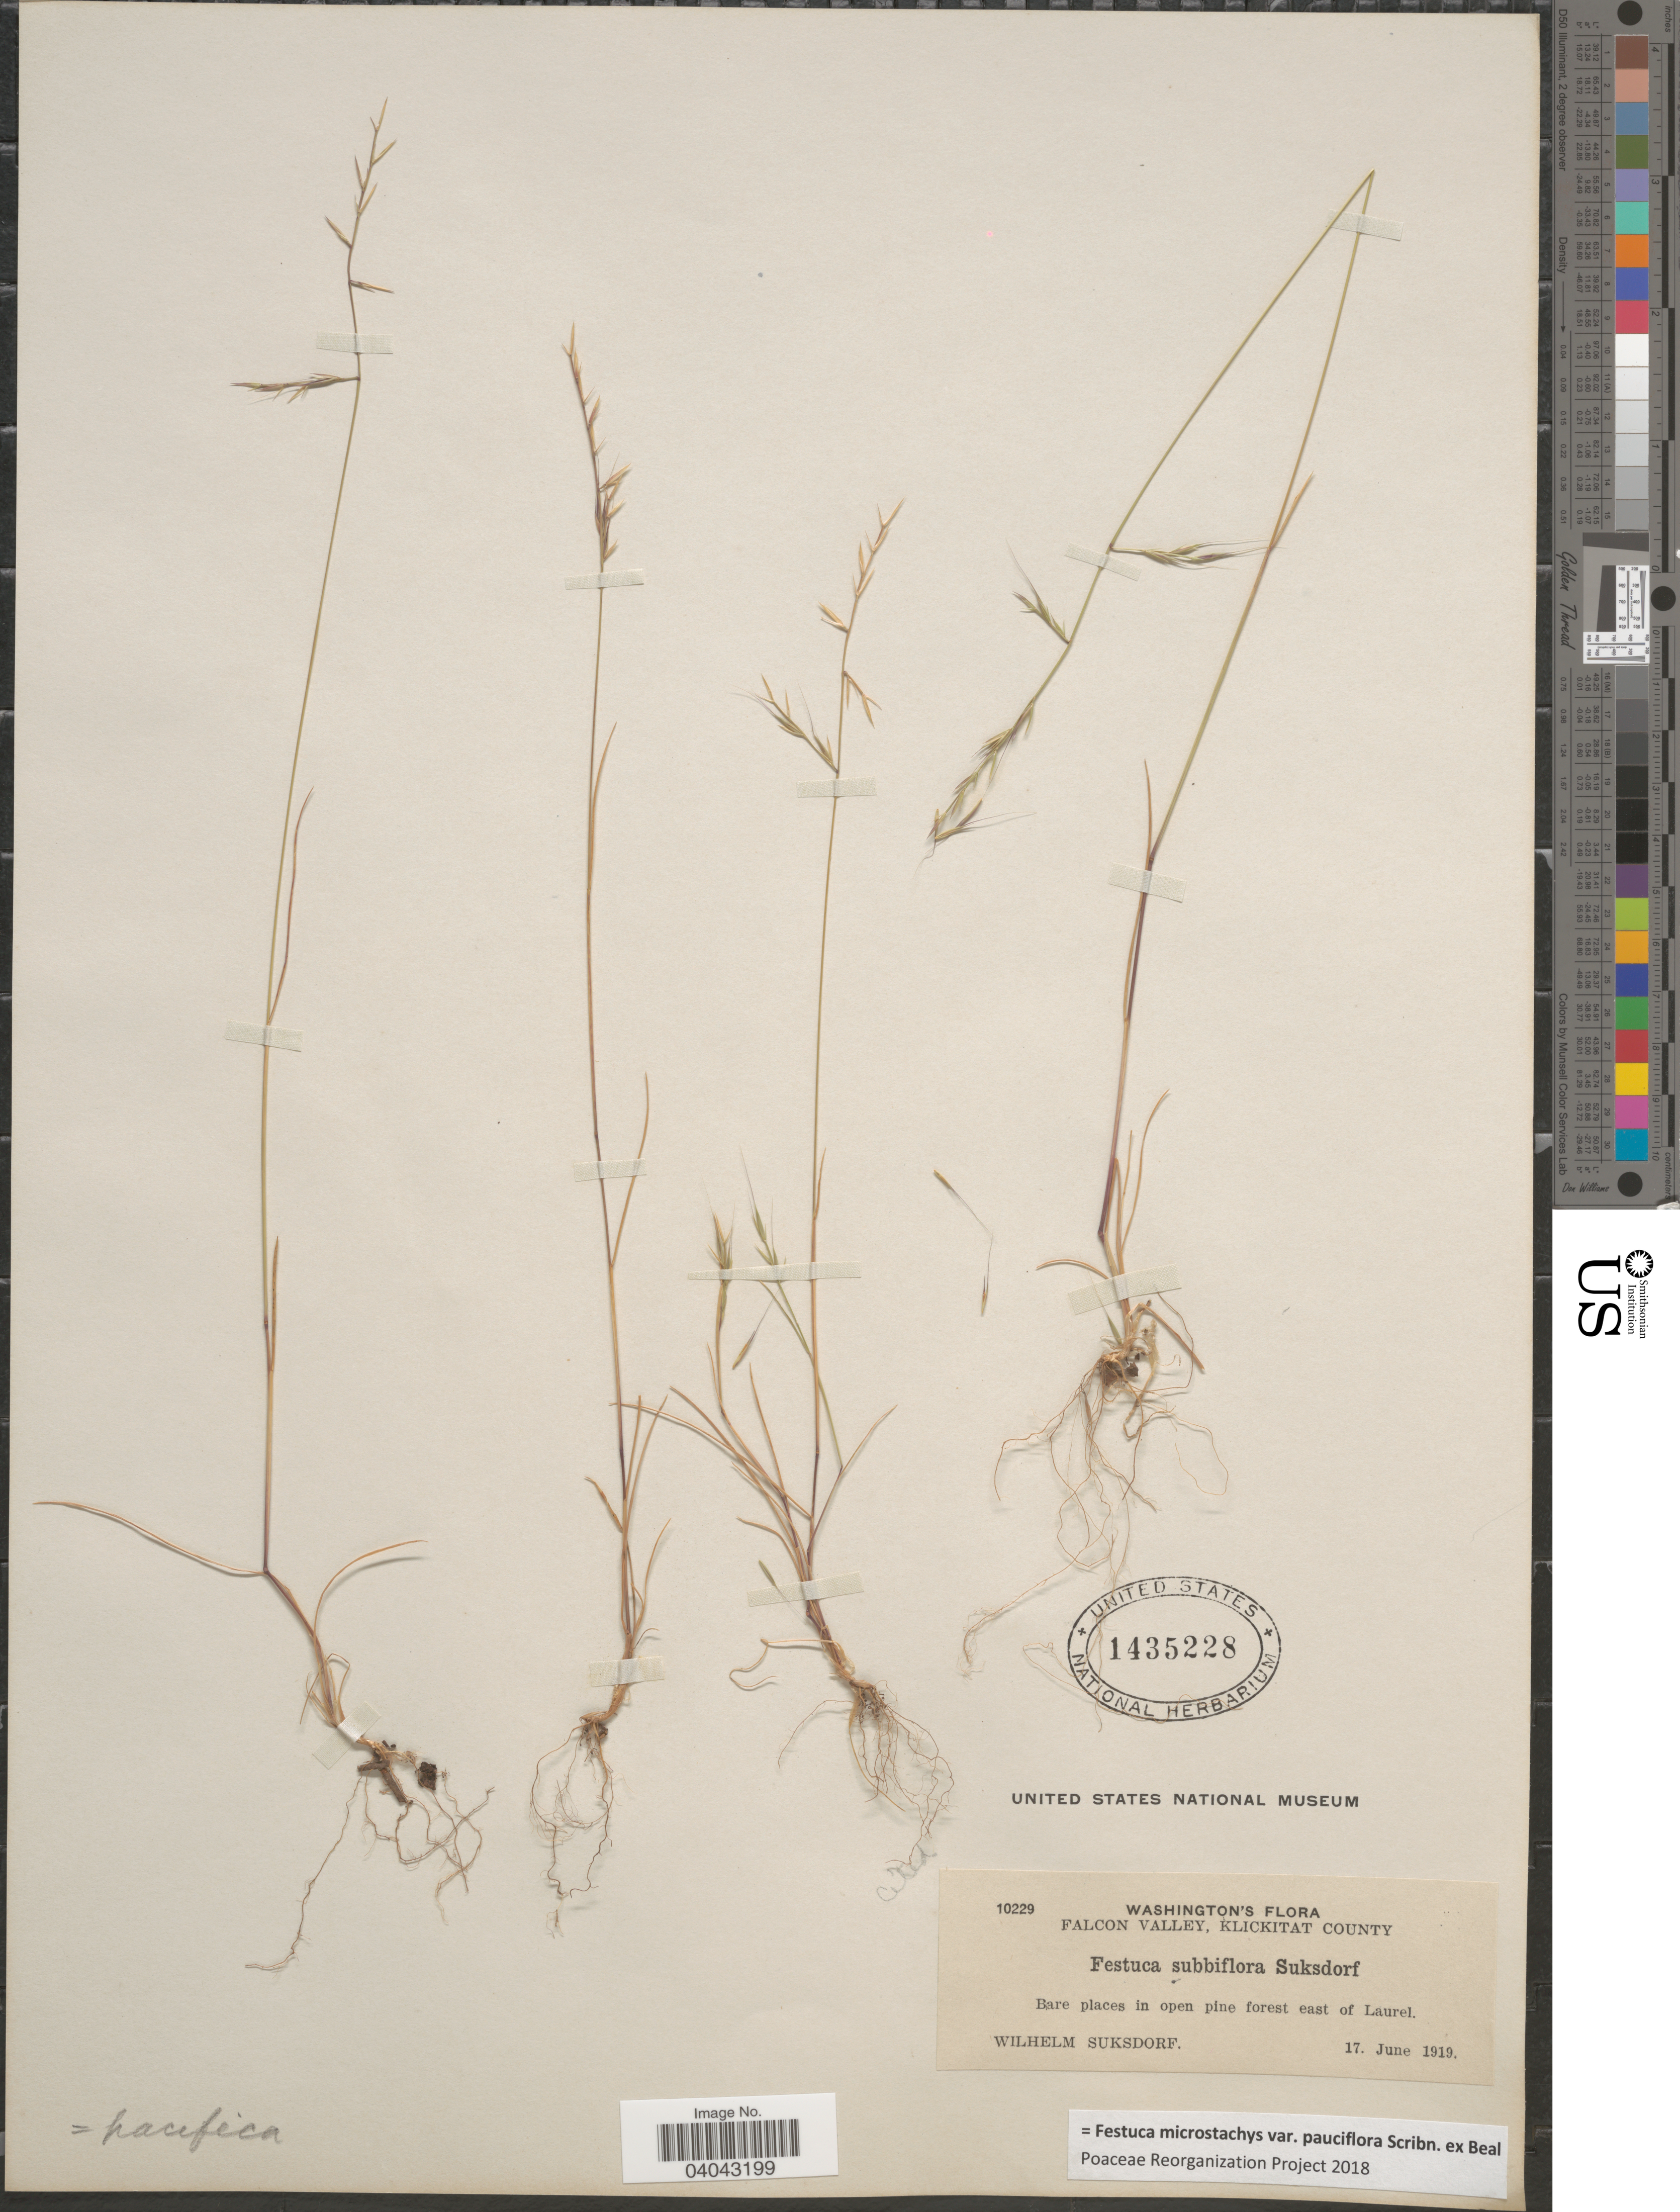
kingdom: Plantae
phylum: Tracheophyta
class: Liliopsida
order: Poales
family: Poaceae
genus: Festuca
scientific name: Festuca microstachys var. pauciflora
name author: Scribn. ex W.J. Beal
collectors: W. N. Suksdorf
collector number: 10229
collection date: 1919-06-17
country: United States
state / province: Washington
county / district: Klickitat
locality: Falcon Valley, Klickitat County. Bare places in open pine forest east of Laurel.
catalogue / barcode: US 1435228